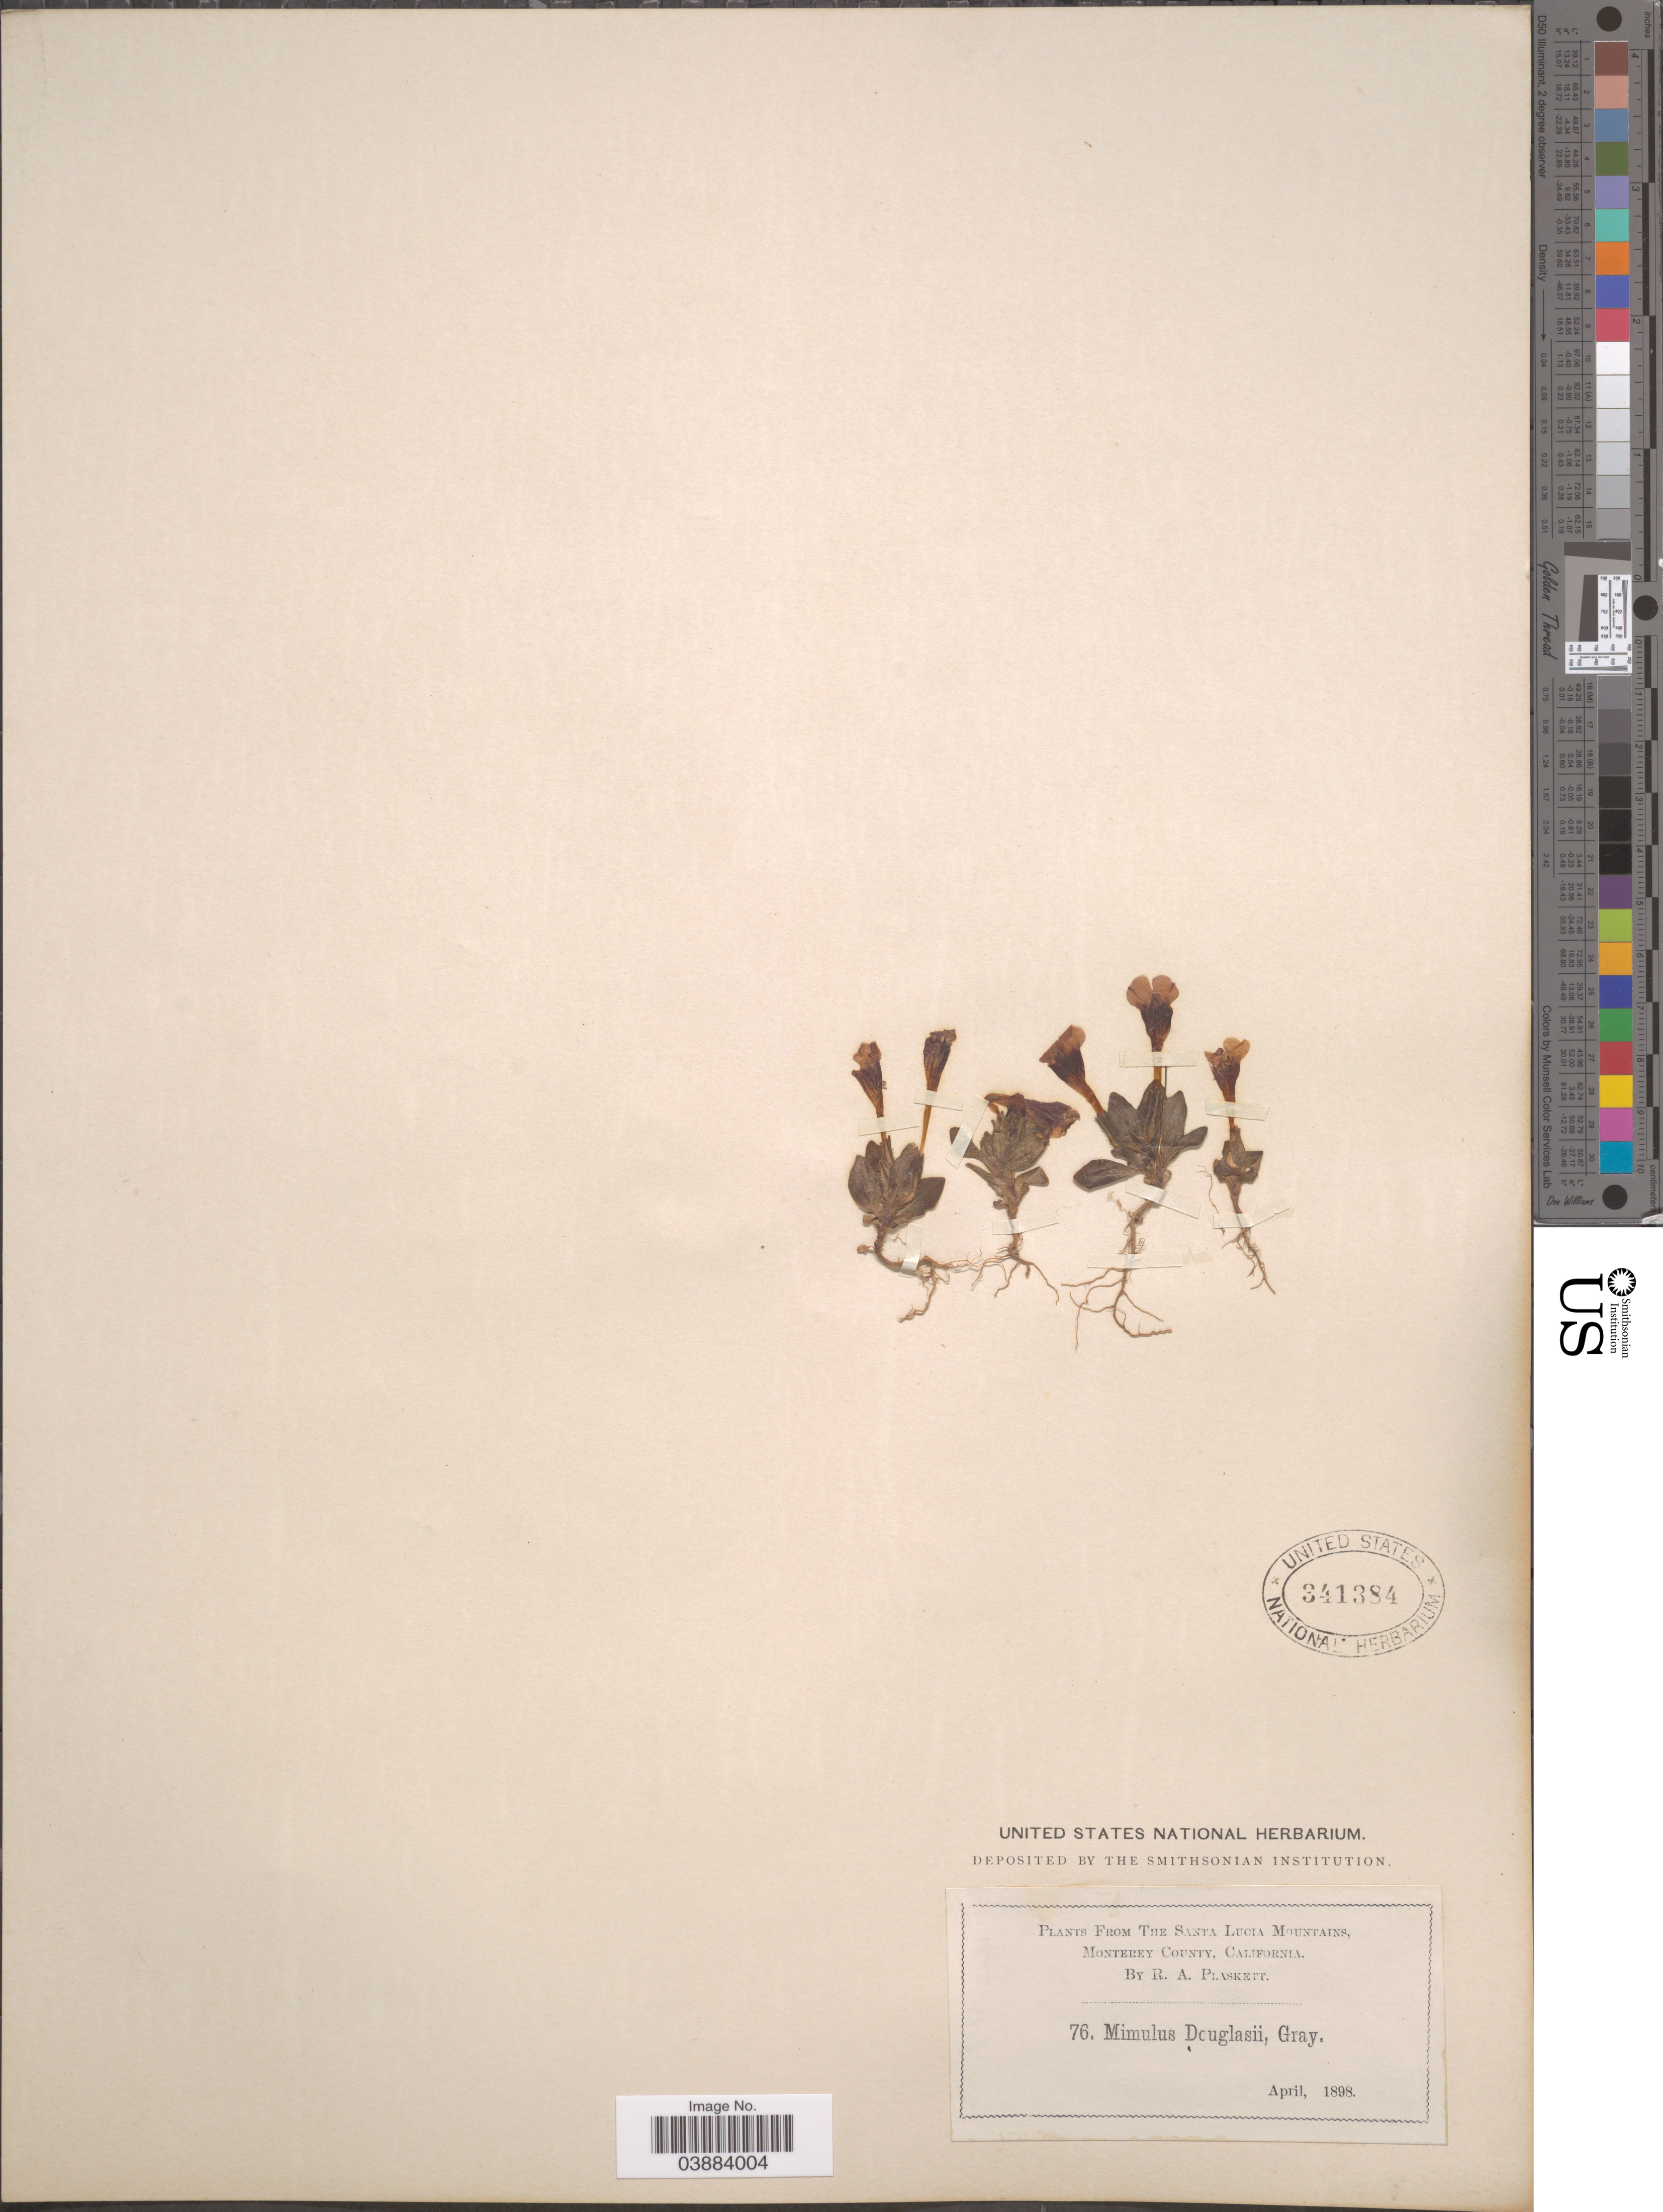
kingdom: Plantae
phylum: Tracheophyta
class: Magnoliopsida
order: Lamiales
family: Phrymaceae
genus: Eunanus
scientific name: Eunanus douglasii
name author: Benth.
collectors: R. Plaskett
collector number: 76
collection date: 1898-04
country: United States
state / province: California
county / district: Monterey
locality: The Santa Lucia Mountains, Monterey County.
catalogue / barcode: US 341384